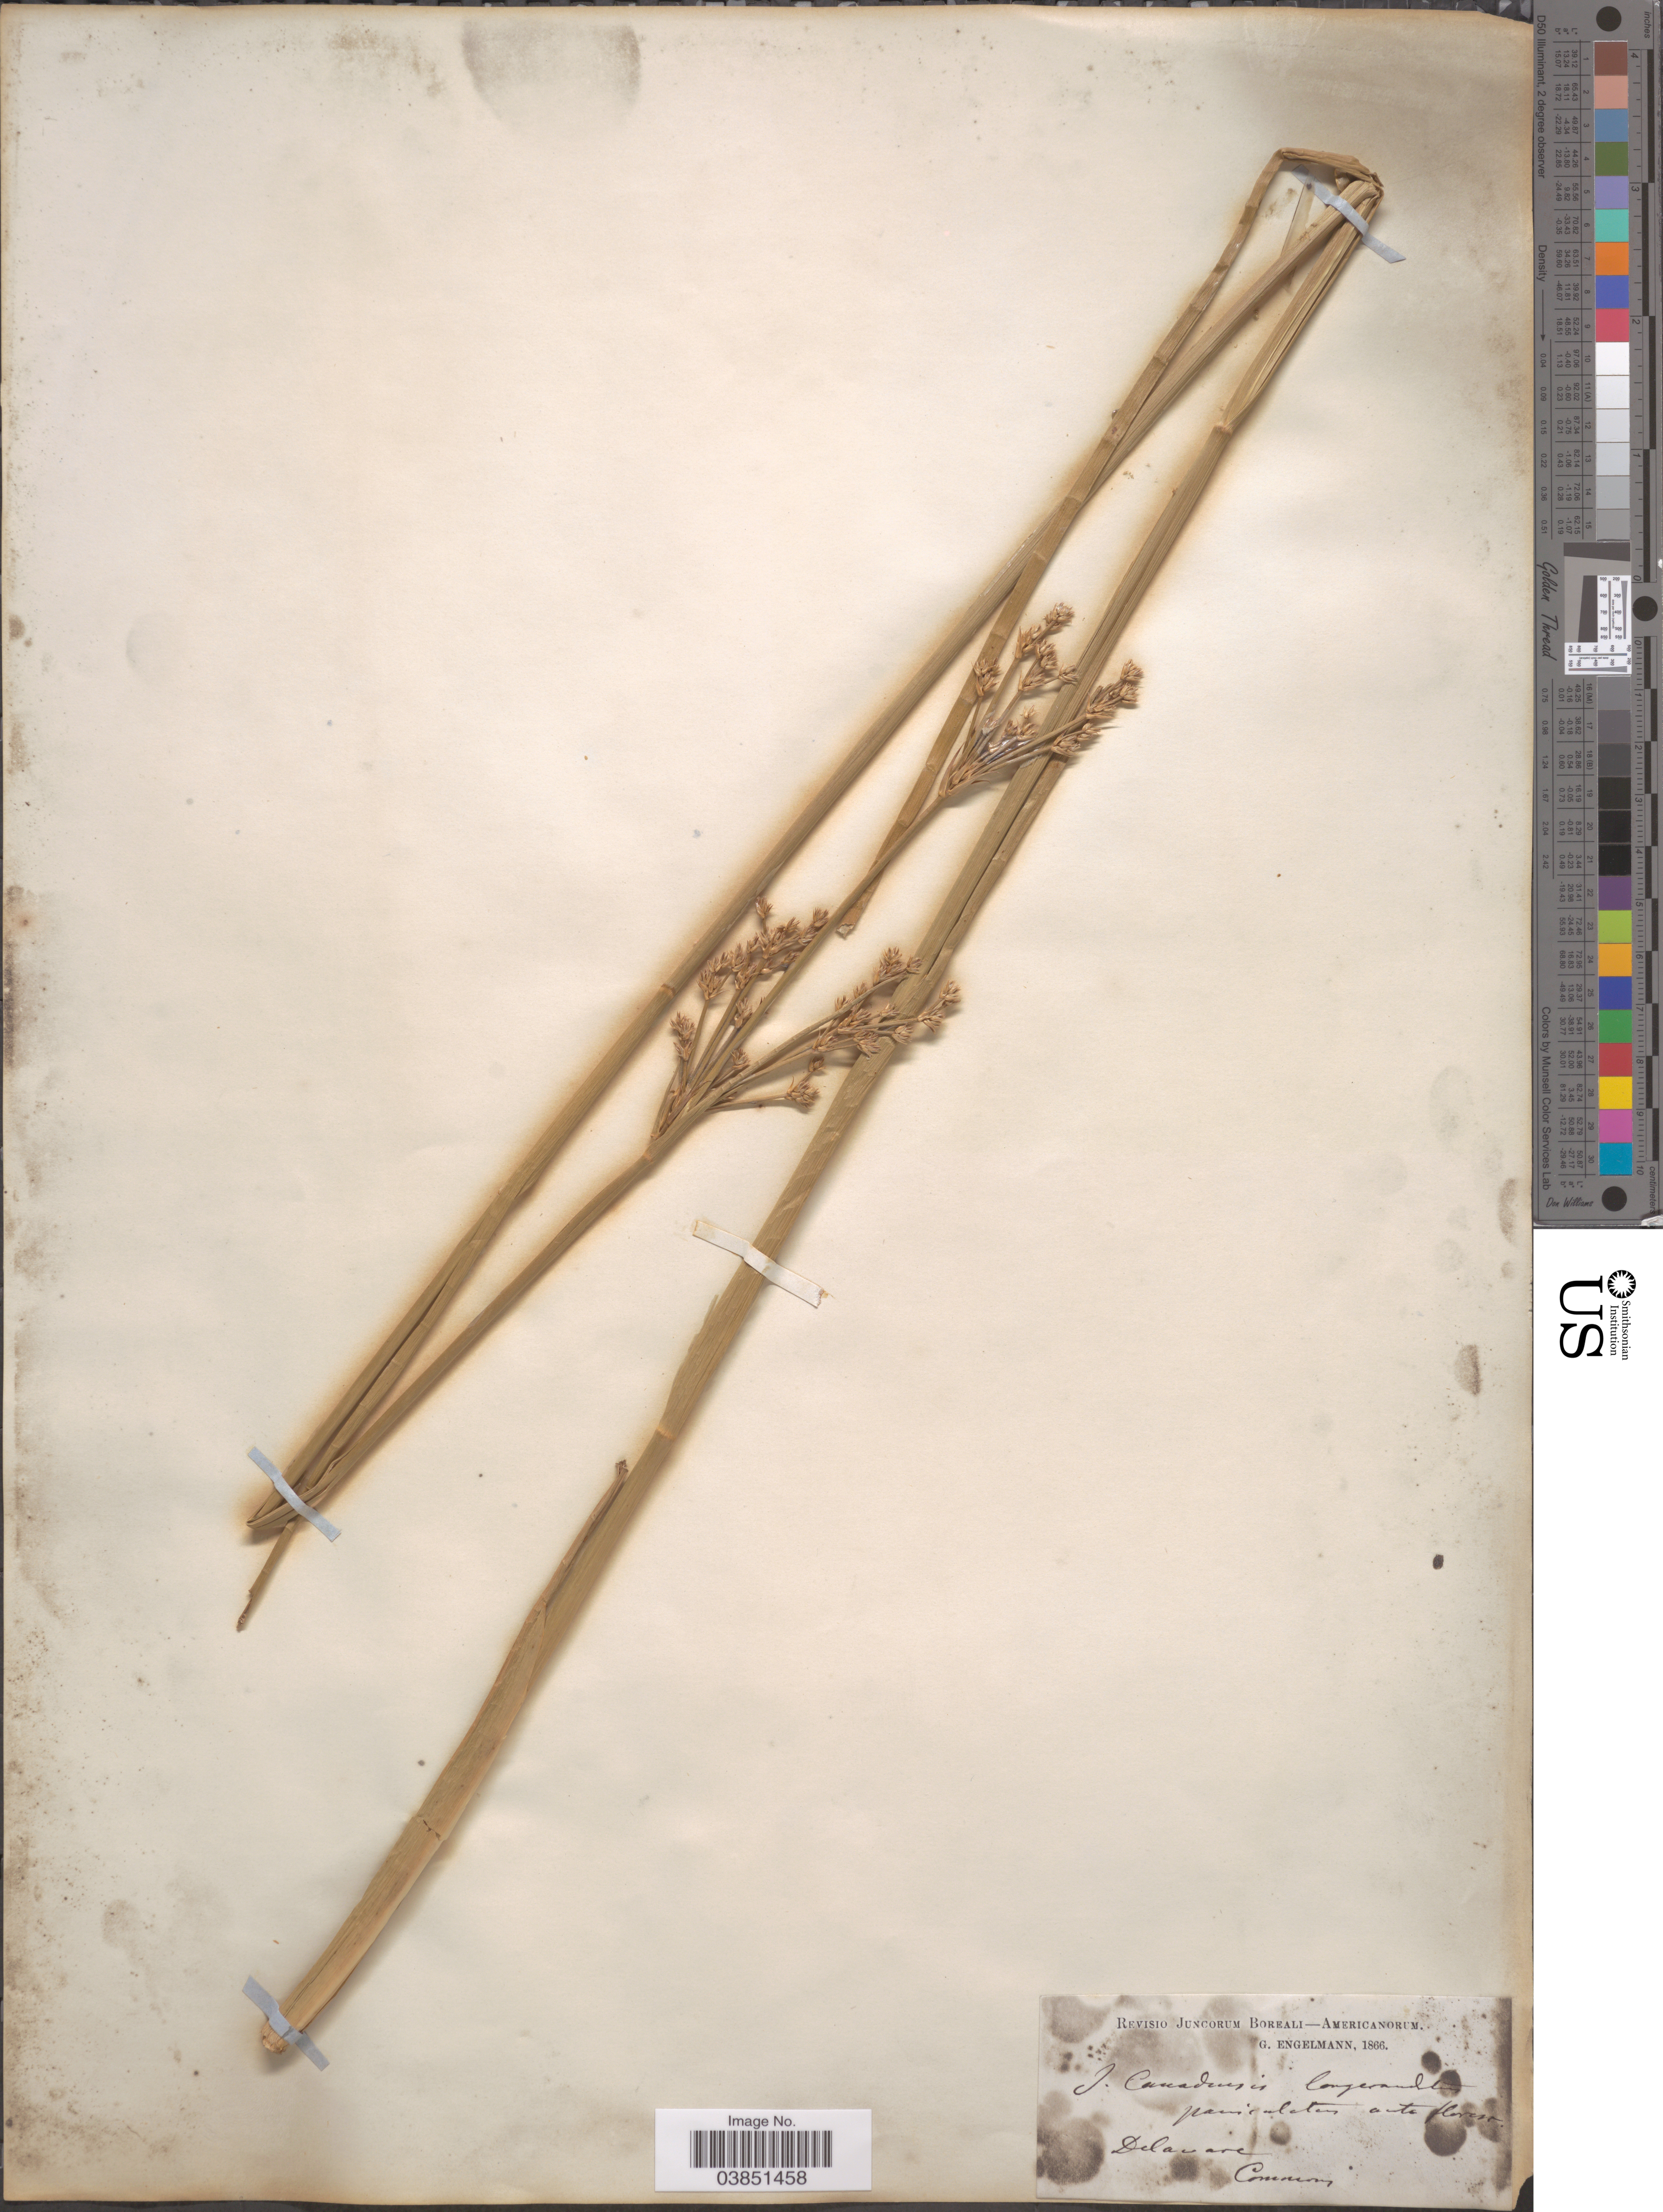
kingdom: Plantae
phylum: Tracheophyta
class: Liliopsida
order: Poales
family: Juncaceae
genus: Juncus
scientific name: Juncus canadensis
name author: J. Gay ex Laharpe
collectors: G. Engelmann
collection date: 1866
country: United States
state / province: Delaware